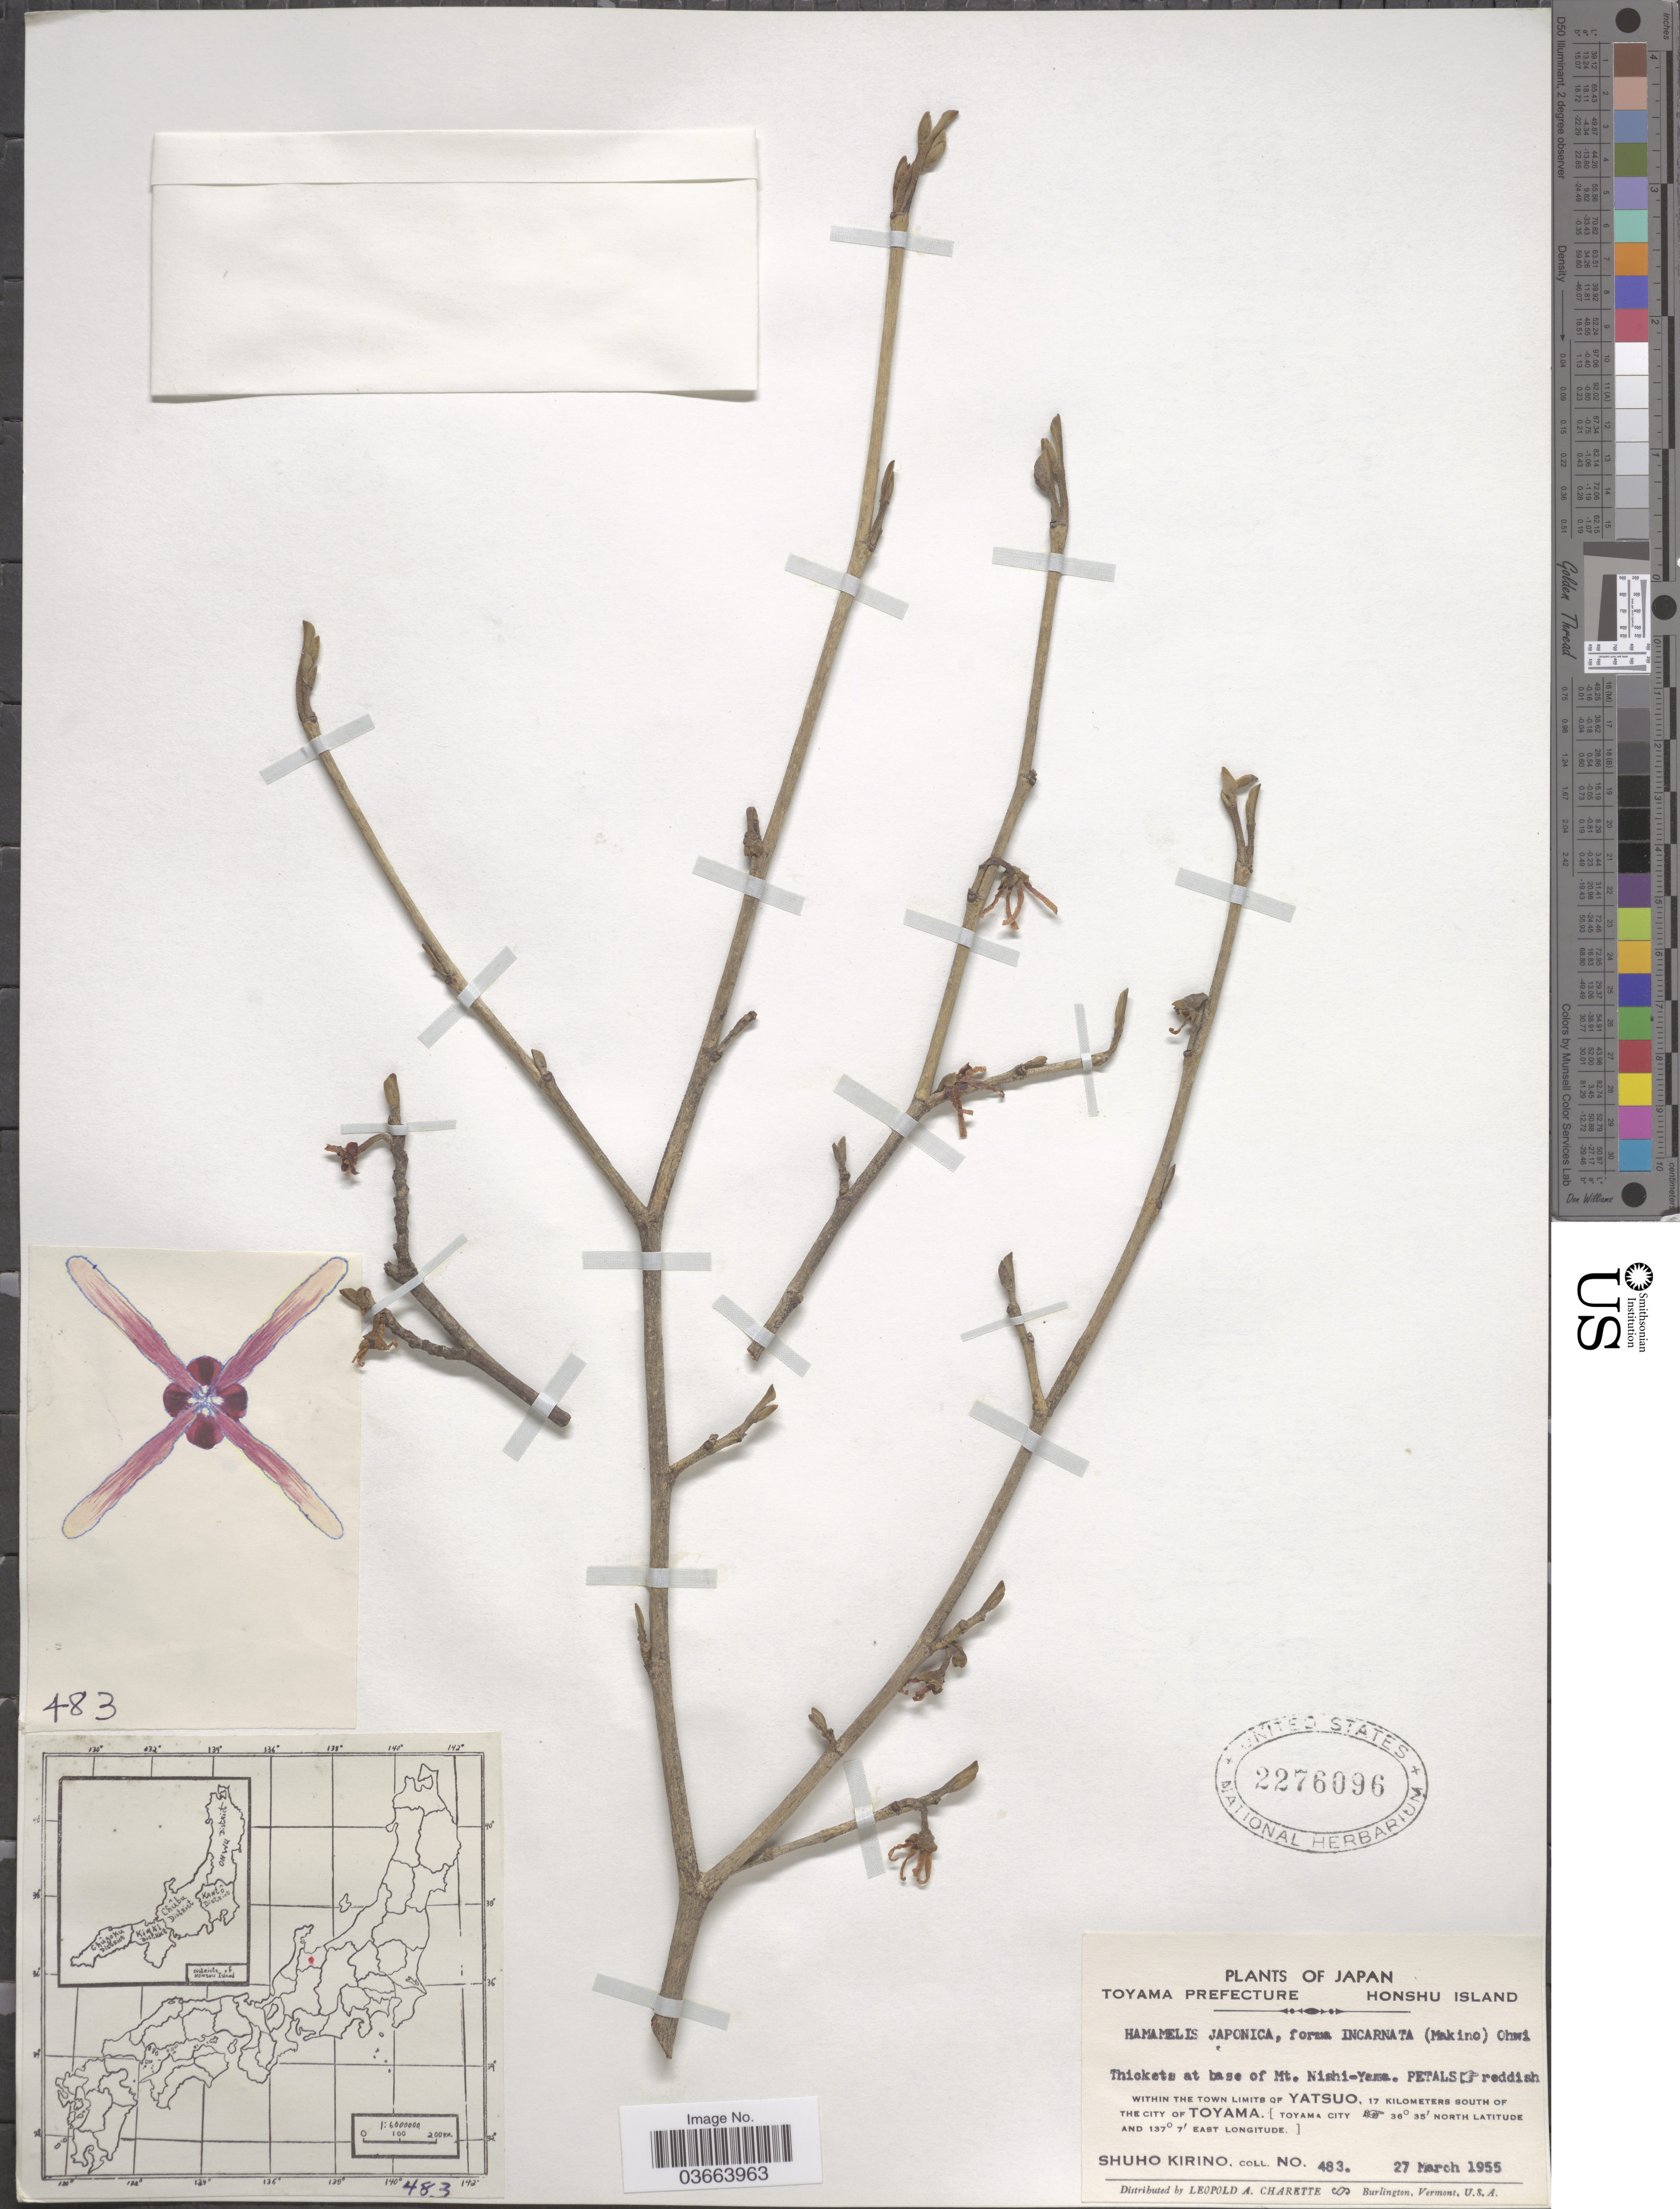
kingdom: Plantae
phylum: Tracheophyta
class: Magnoliopsida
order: Saxifragales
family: Hamamelidaceae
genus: Hamamelis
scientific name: Hamamelis japonica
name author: Siebold & Zucc.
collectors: S. Kirino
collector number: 483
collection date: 1955-03-27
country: Japan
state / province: Toyama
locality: Toyama Prefecture. Honshu Island. Thickets at base of Mt. Nishi-yama. Within the town limits of Yatsuo, 17 kilometers south of the city of Toyama. [Toyama city].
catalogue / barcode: US 2276096